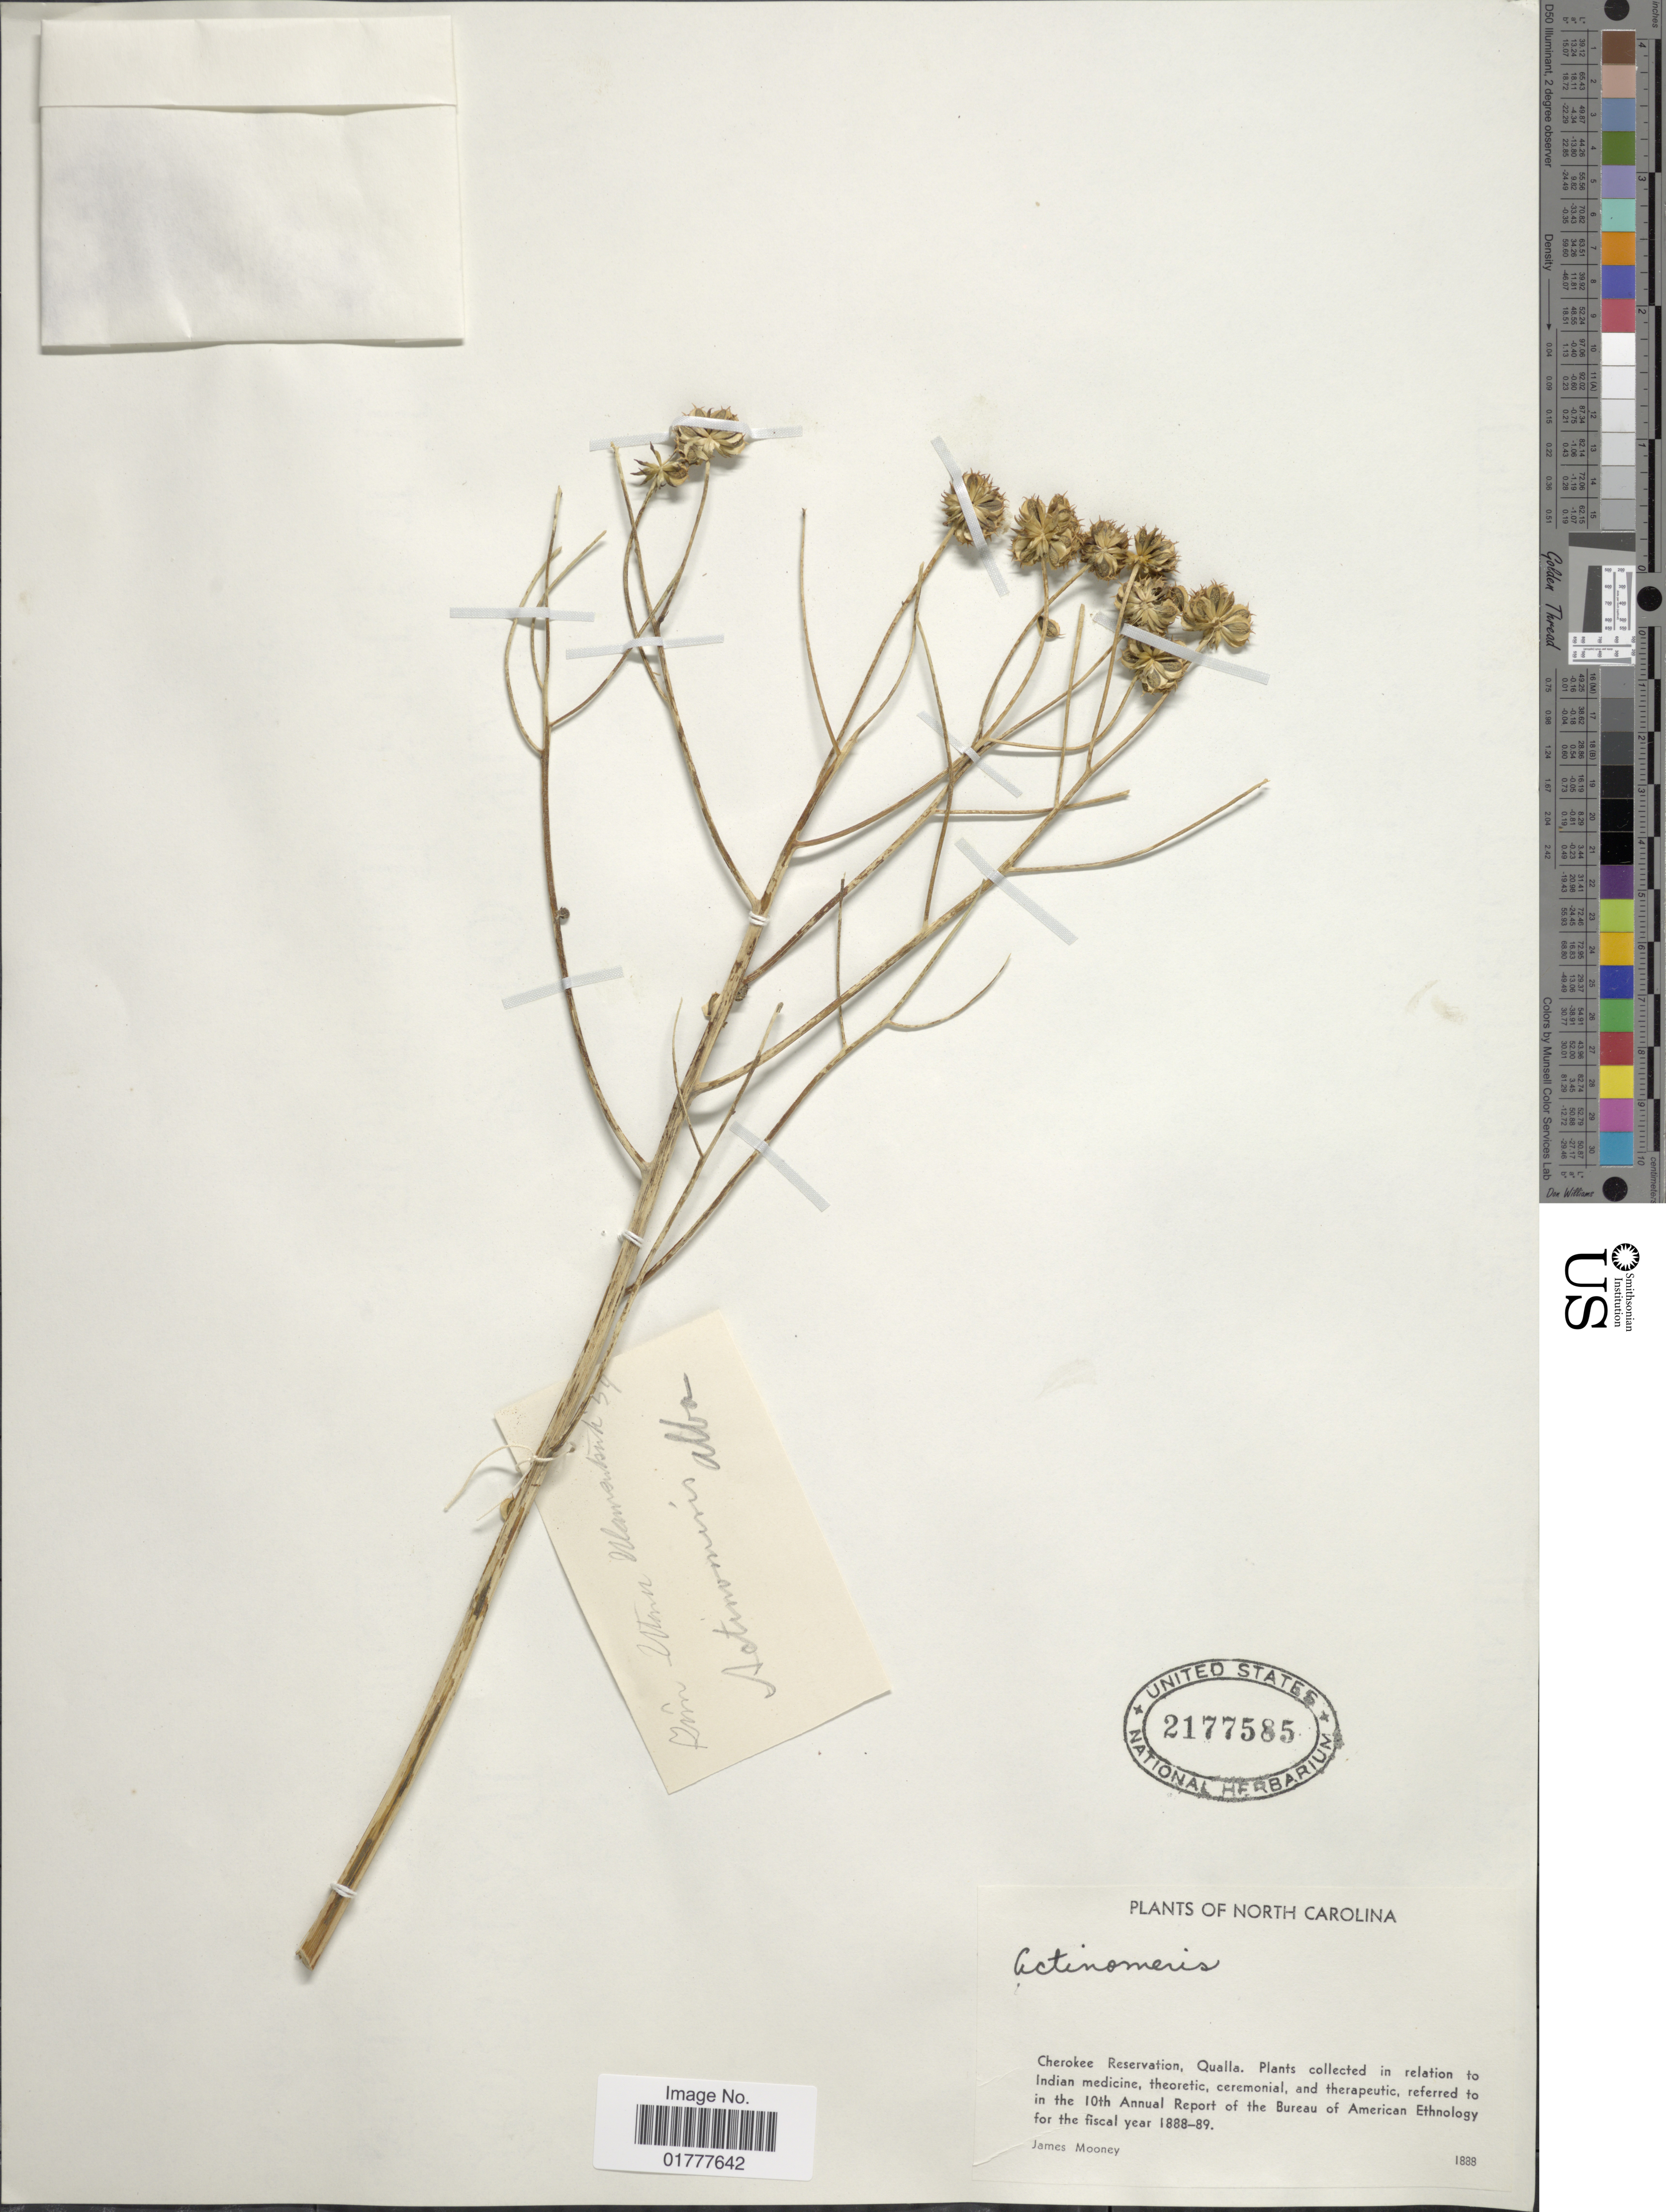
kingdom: Plantae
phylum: Tracheophyta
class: Magnoliopsida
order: Asterales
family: Asteraceae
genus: Actinomeris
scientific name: Actinomeris paniculata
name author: Small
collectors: J. Mooney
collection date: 1888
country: United States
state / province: North Carolina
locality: Cherokee Reservation, Qualla.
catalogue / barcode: US 2177585